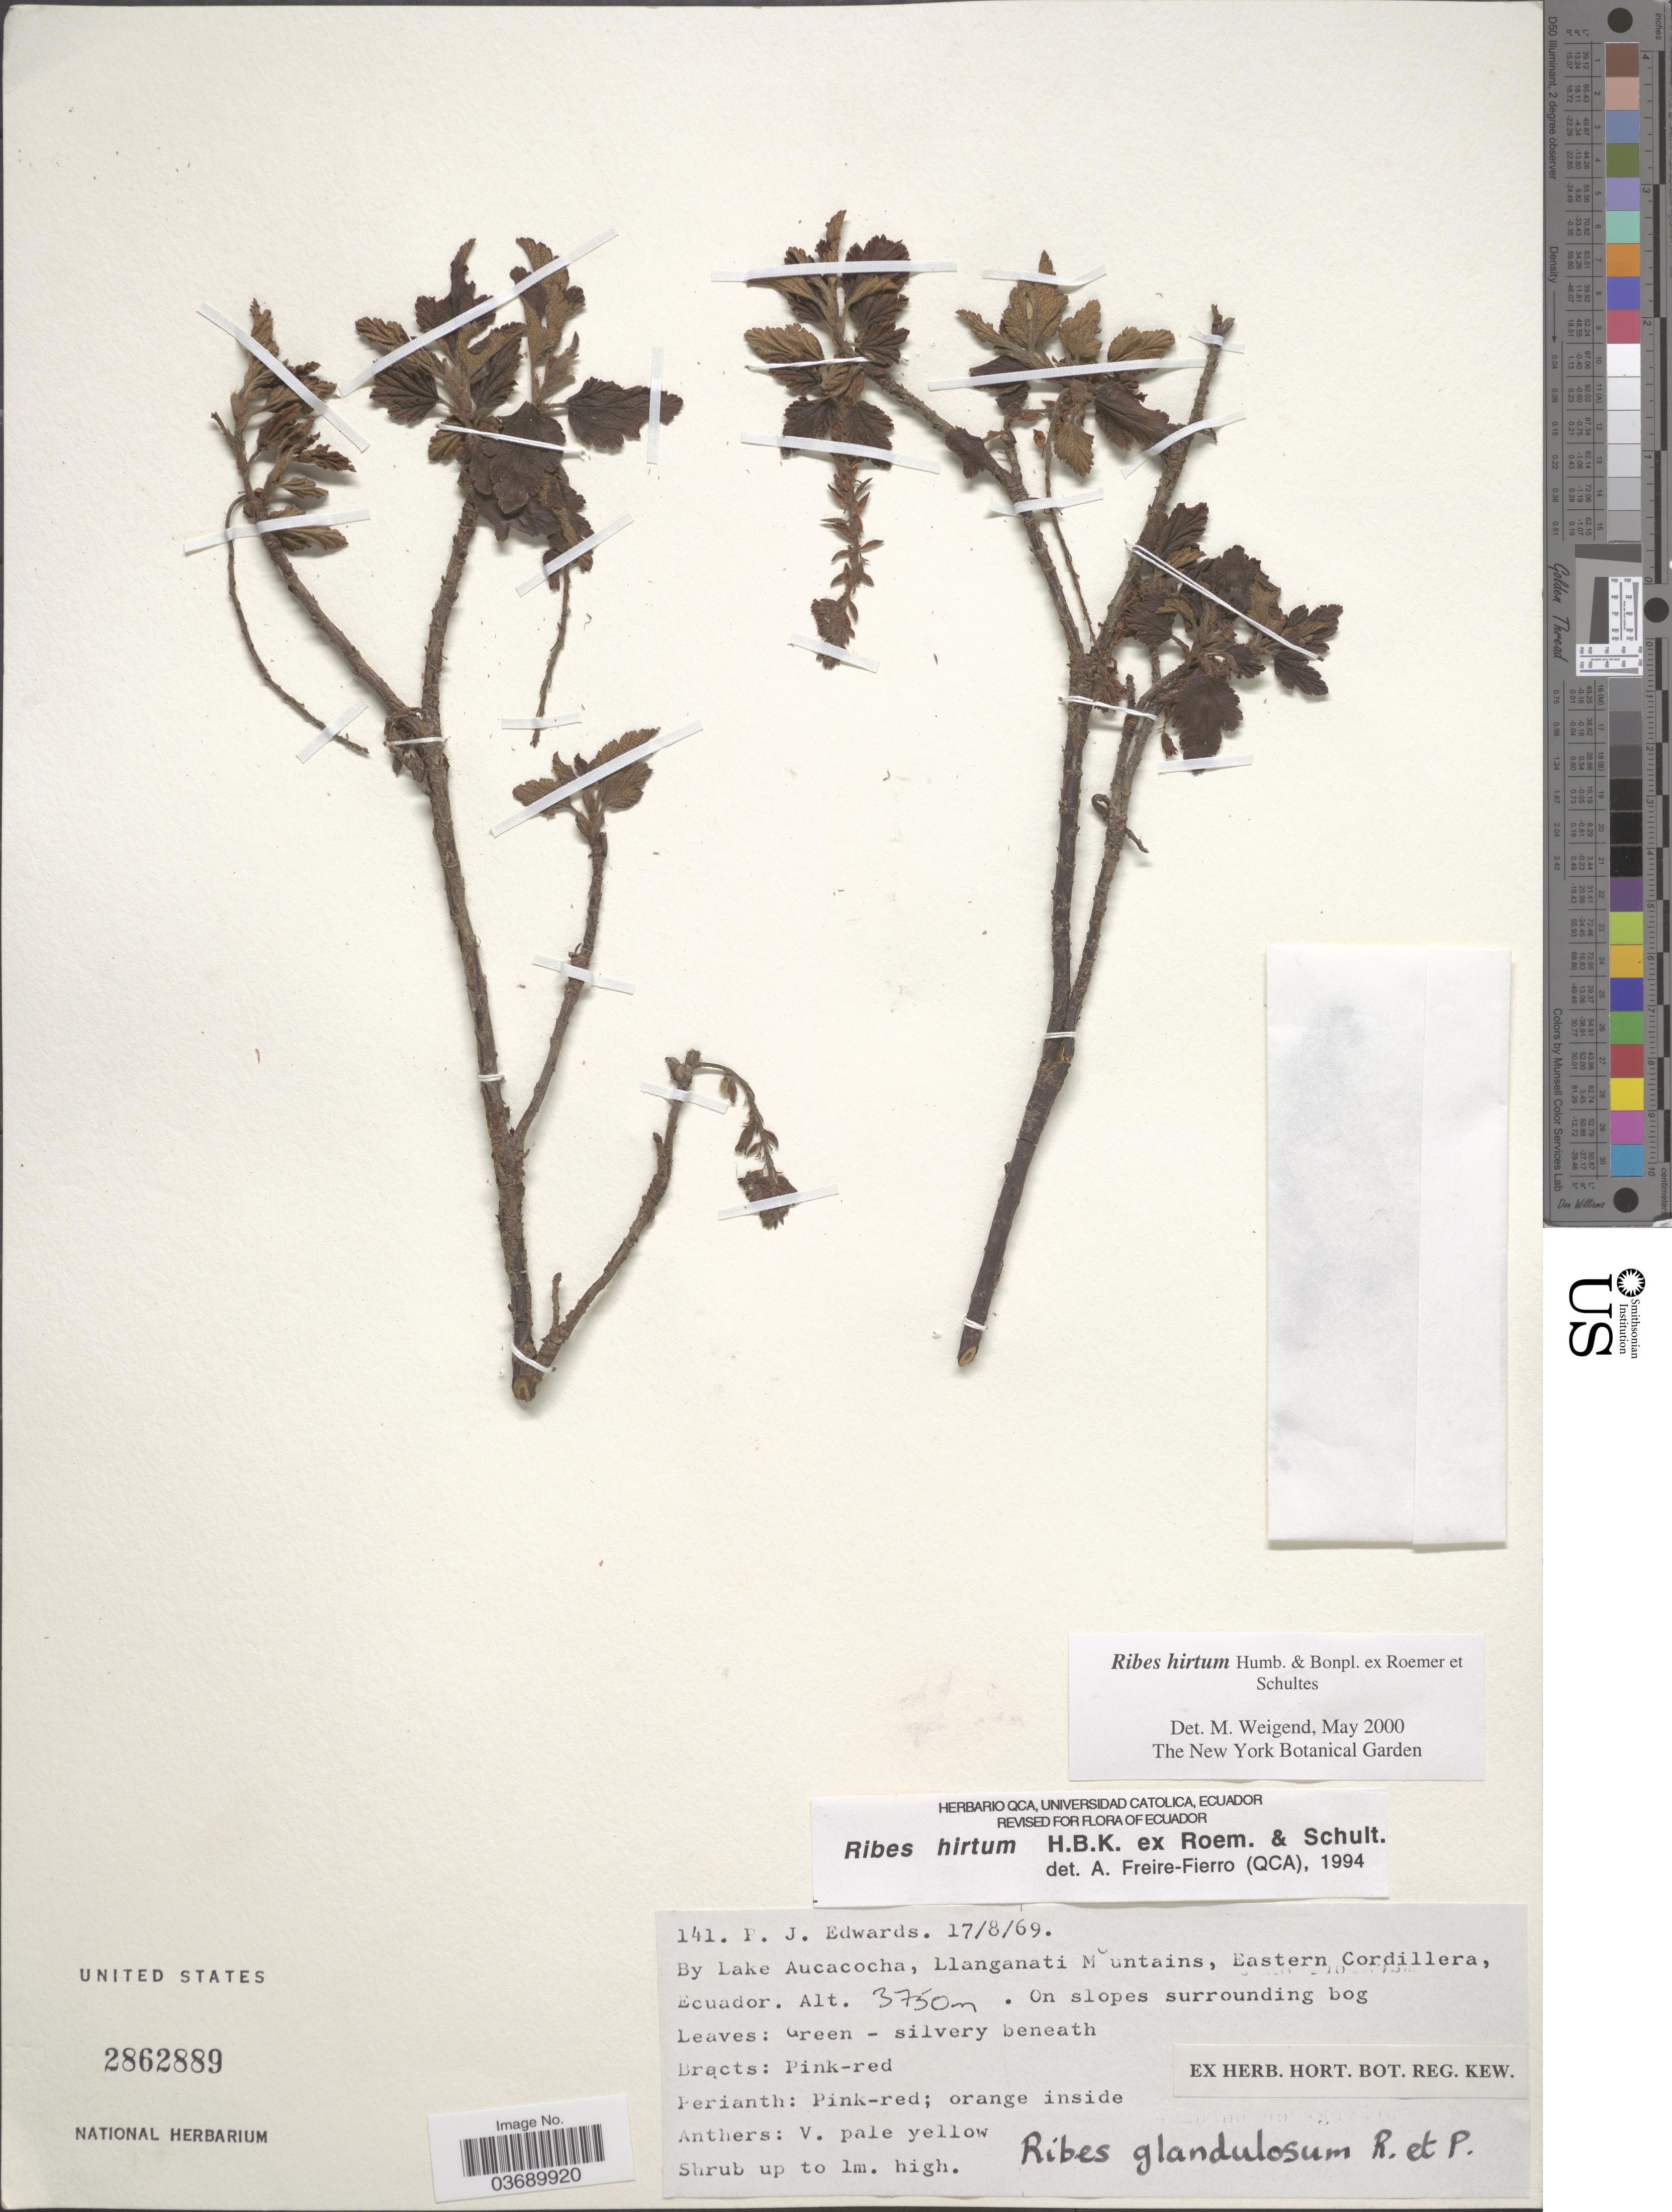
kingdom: Plantae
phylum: Tracheophyta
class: Magnoliopsida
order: Saxifragales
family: Grossulariaceae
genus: Ribes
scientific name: Ribes hirtum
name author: Roem. & Schult.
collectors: P. Edwards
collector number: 141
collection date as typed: Transcribed d/m/y: 17/8/69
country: Ecuador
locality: By Lake Aucacocha, Llanganati Mountains, Eastern Cordillera.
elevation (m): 3750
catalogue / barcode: US 2862889